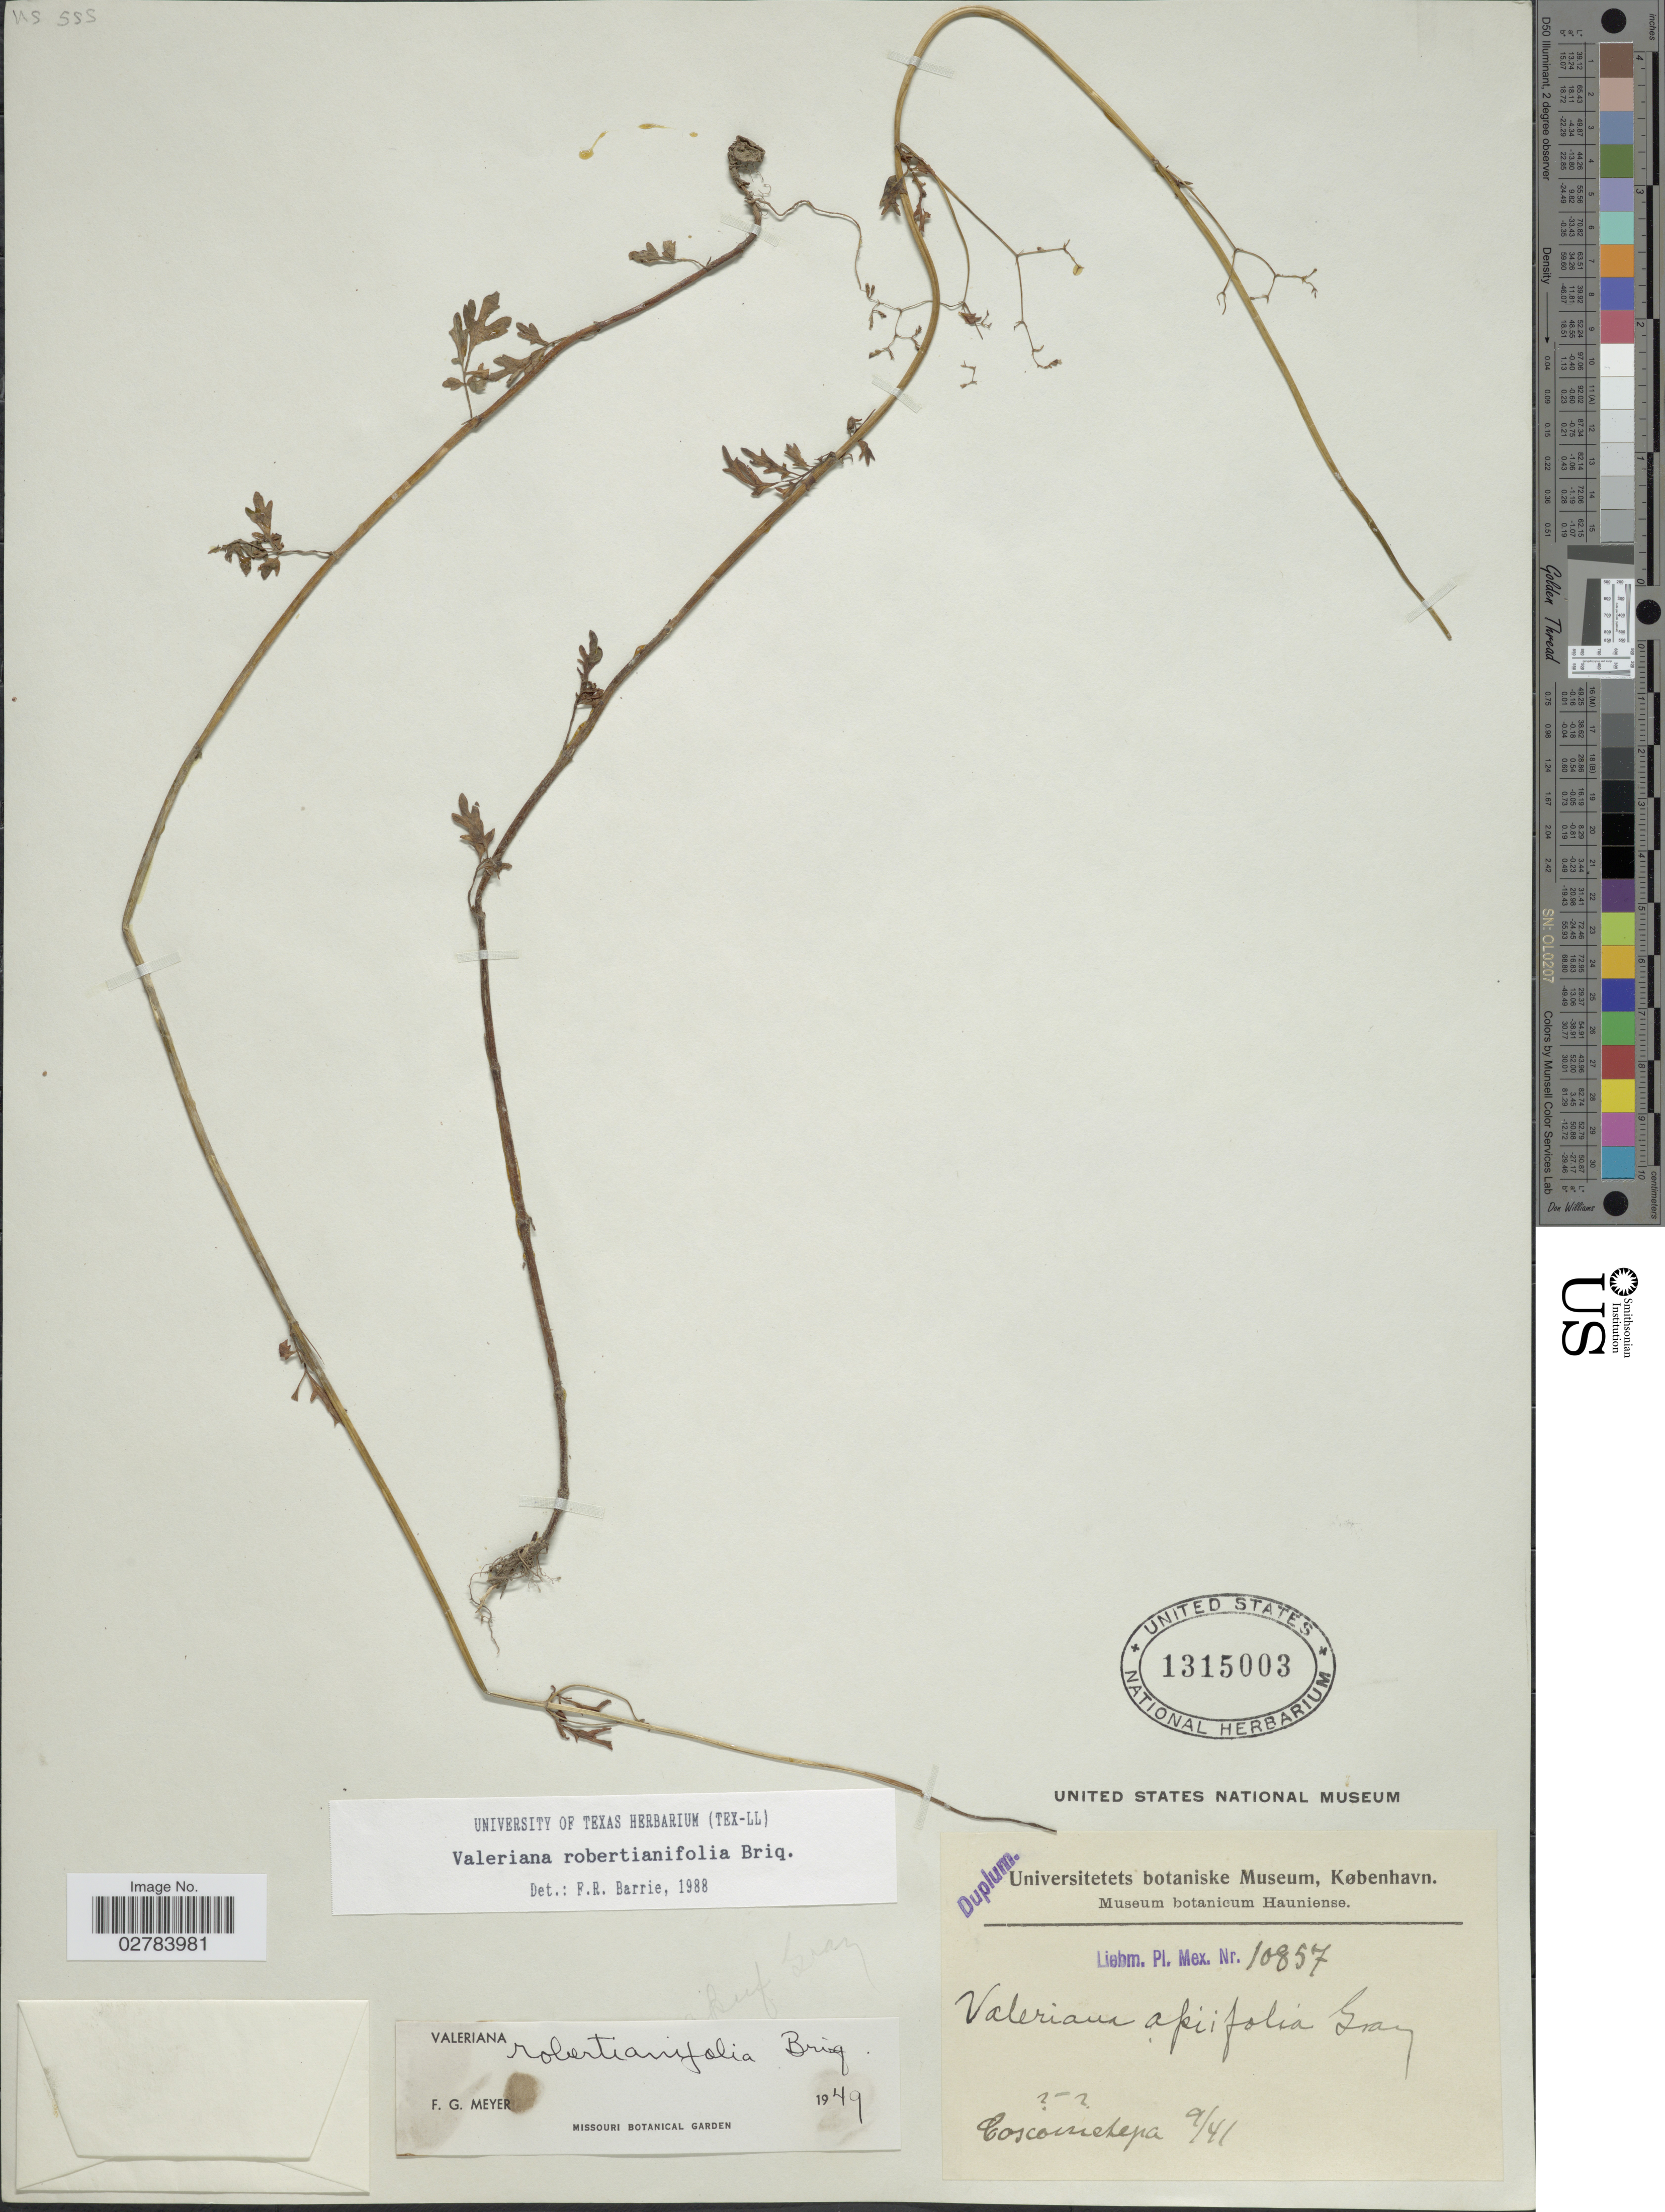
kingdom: Plantae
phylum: Tracheophyta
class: Magnoliopsida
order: Dipsacales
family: Caprifoliaceae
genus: Valeriana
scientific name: Valeriana robertianifolia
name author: Briq.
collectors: Liebmann, --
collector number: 10857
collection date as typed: Transcribed d/m/y: /9/41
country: Mexico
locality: Coscomatepa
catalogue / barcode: US 1315003